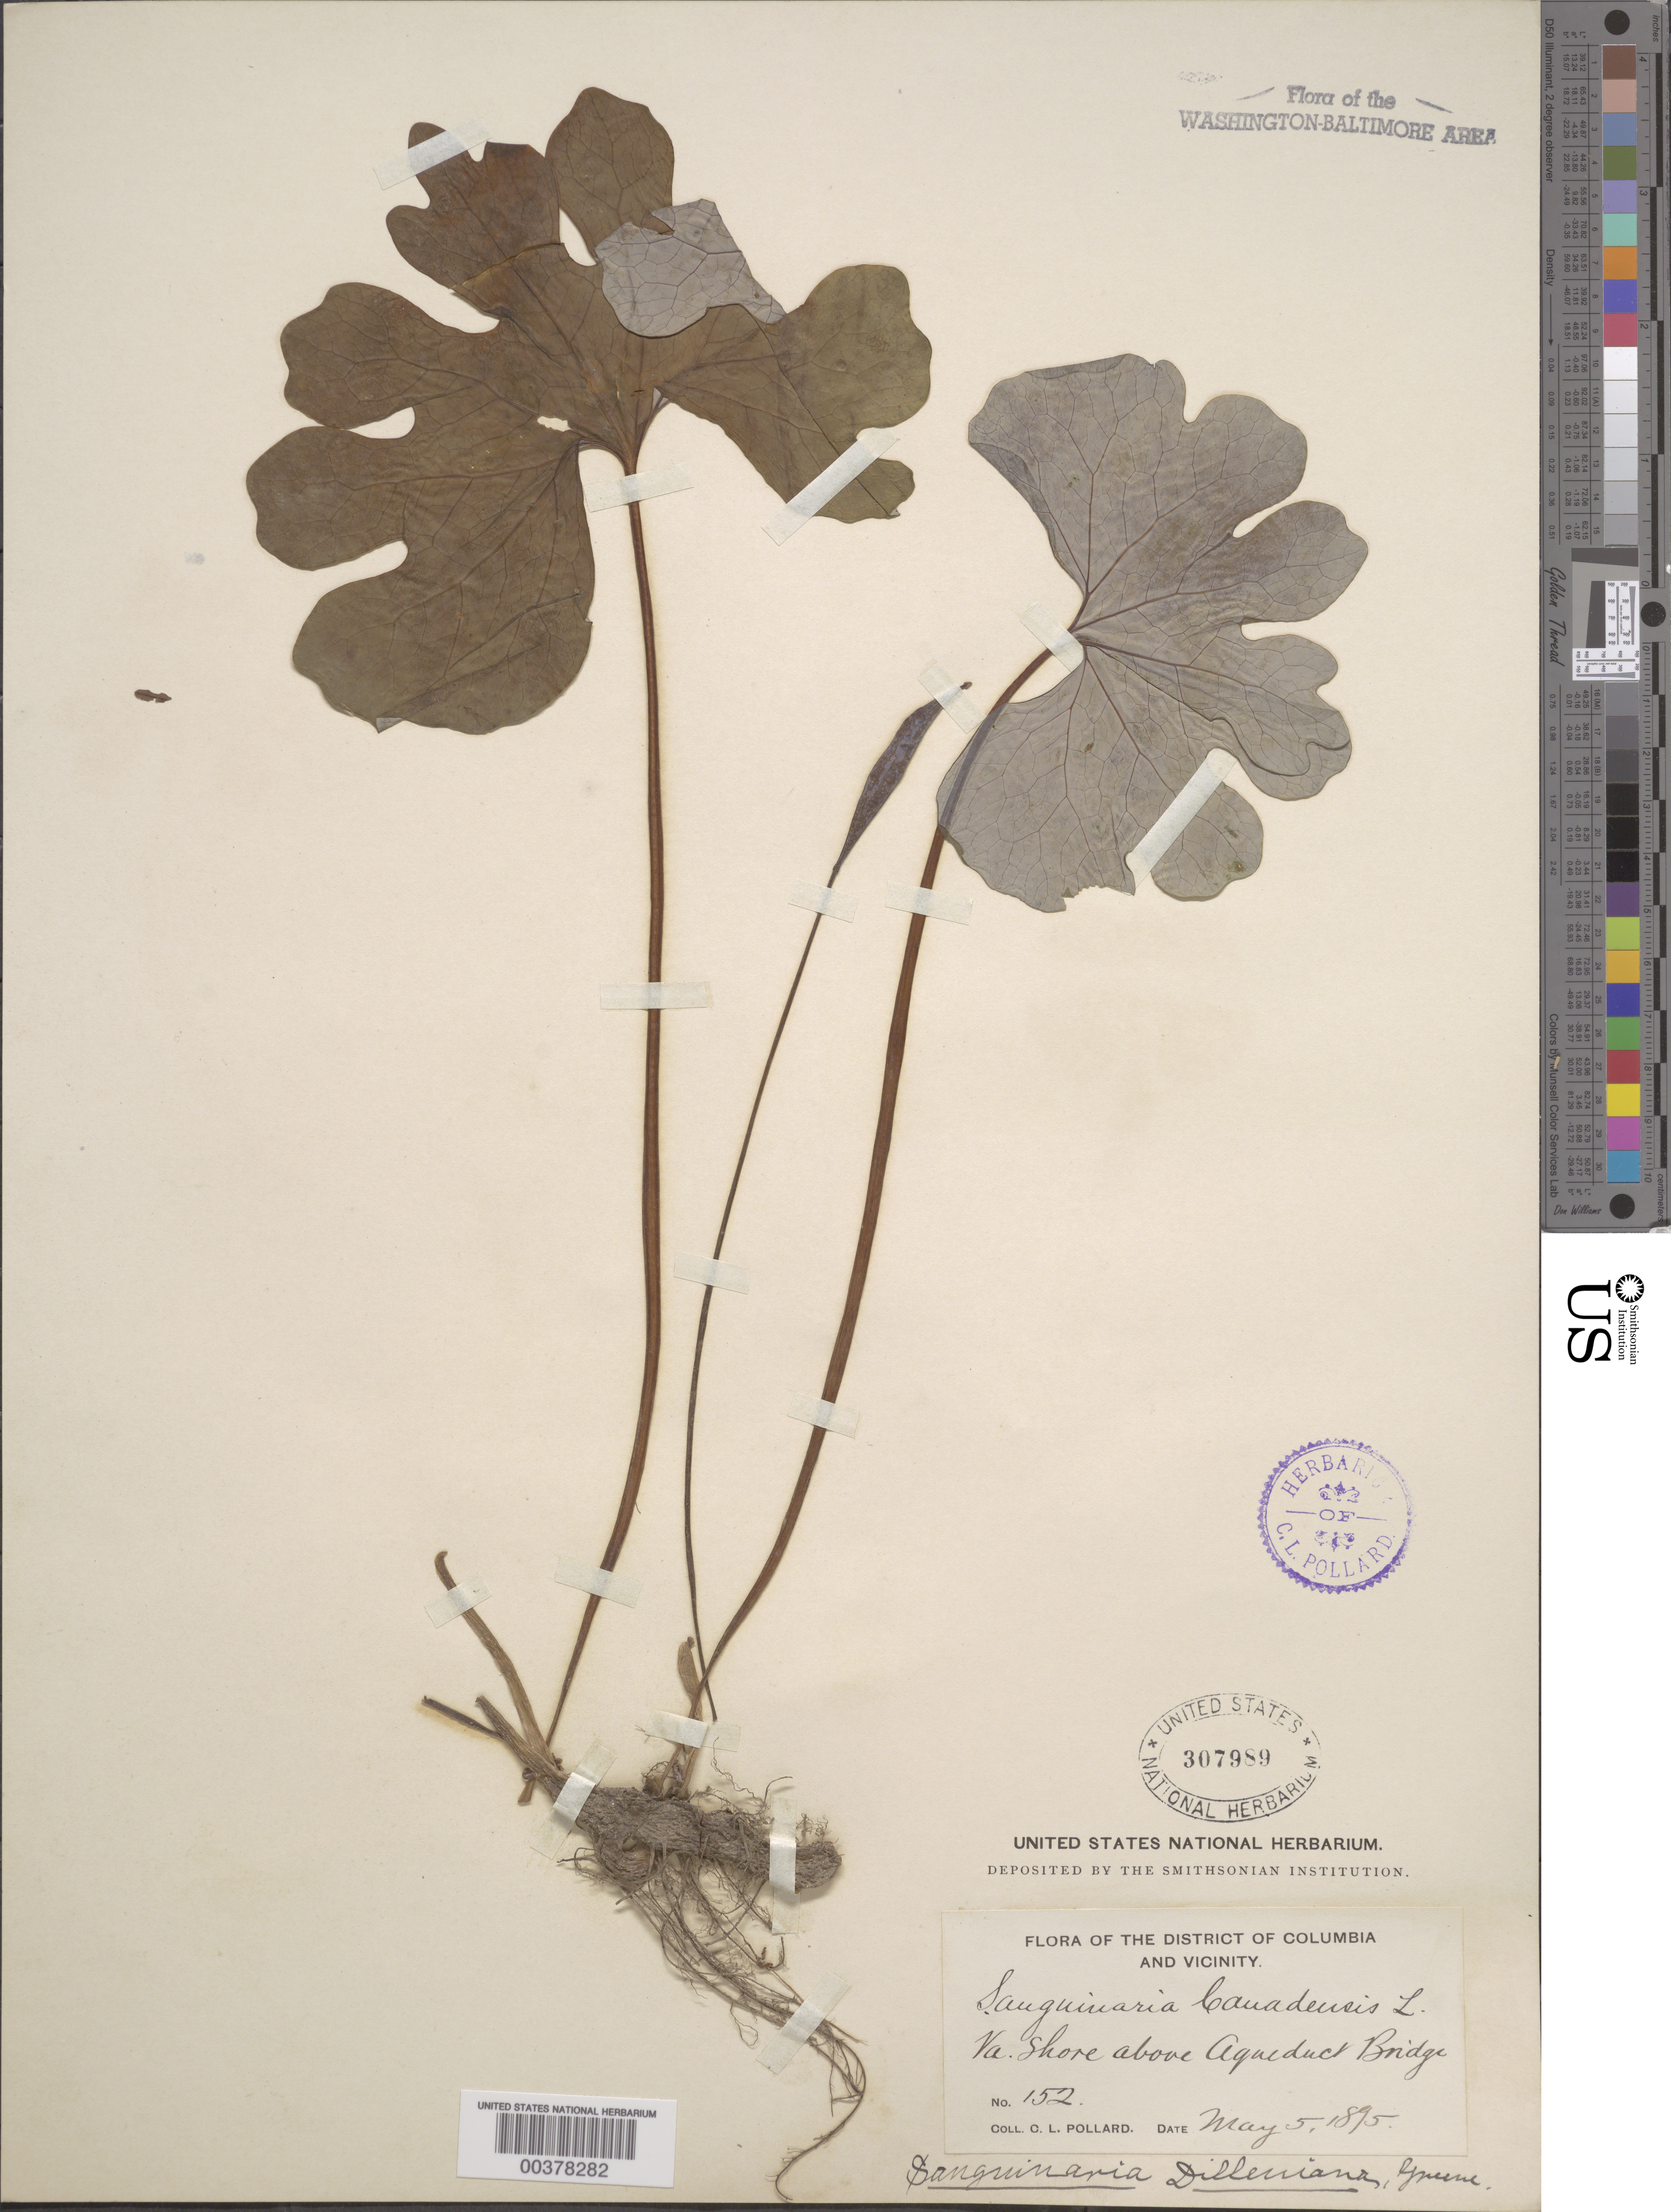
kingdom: Plantae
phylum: Tracheophyta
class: Magnoliopsida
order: Ranunculales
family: Papaveraceae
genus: Sanguinaria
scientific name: Sanguinaria canadensis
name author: L.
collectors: C. L. Pollard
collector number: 152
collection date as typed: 05 May 1895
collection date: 1895-05-05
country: United States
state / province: Virginia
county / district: Fairfax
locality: Above Aqueduct Bridge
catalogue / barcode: US 307989